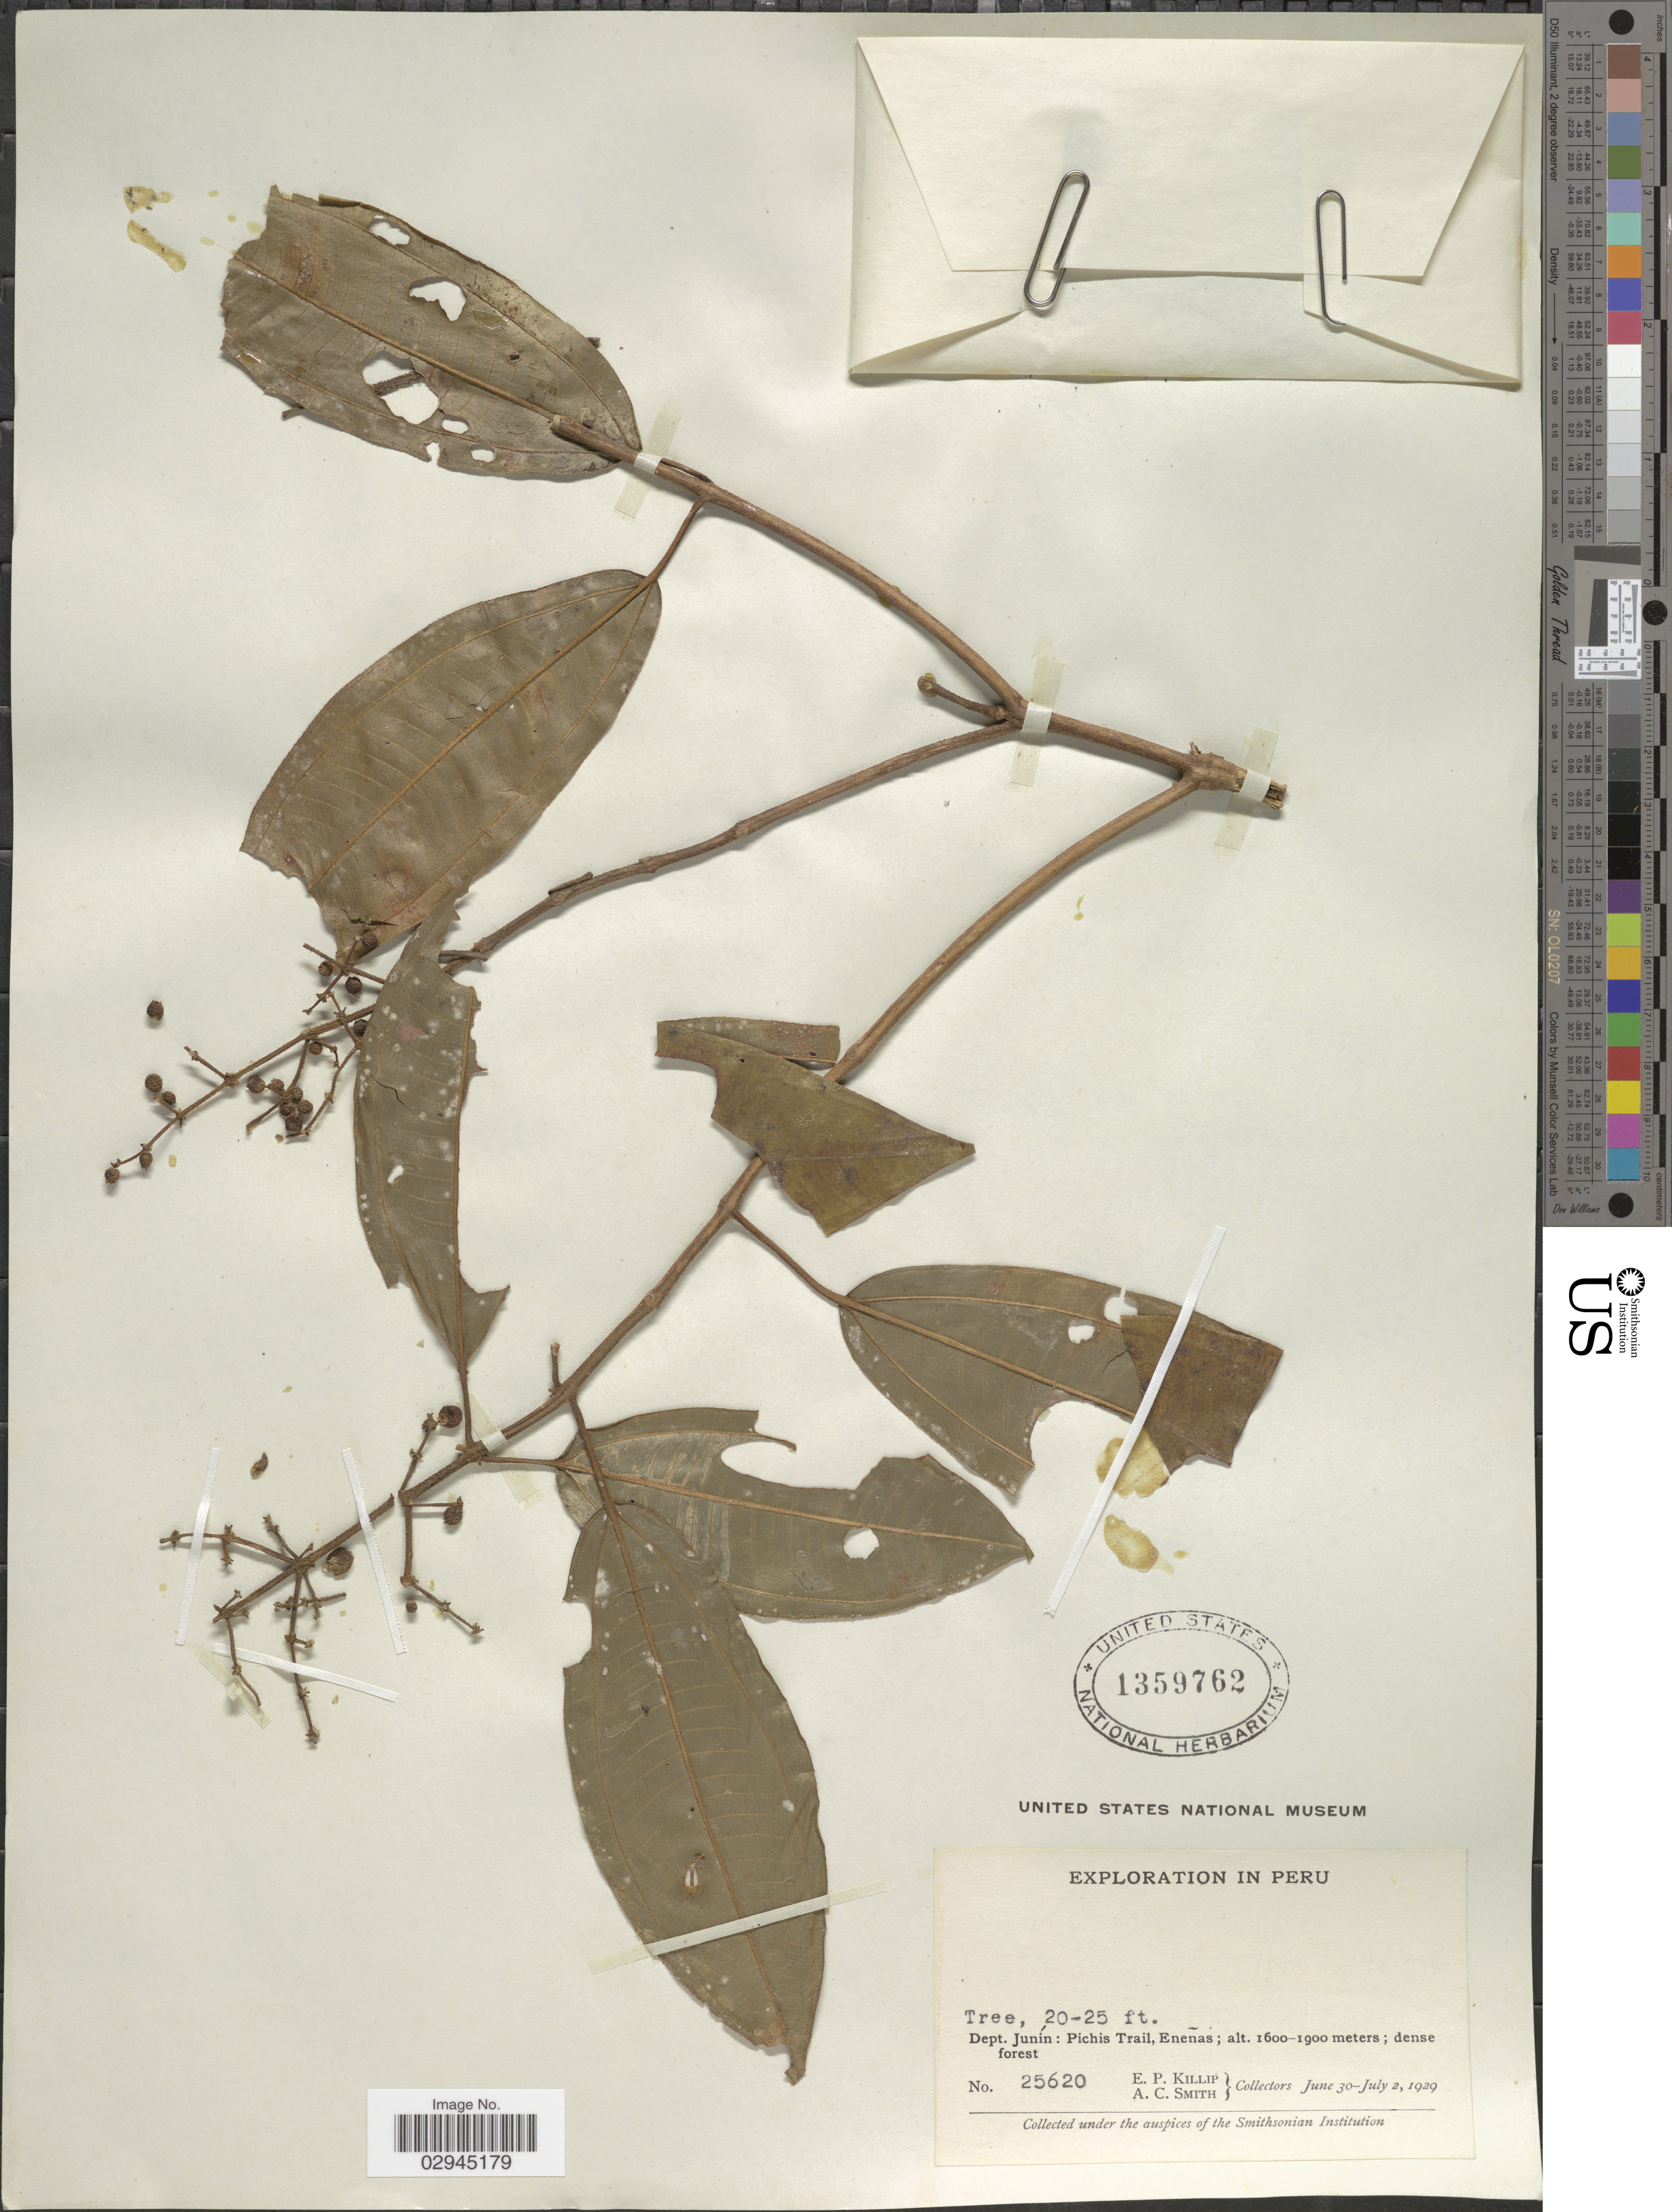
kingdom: Plantae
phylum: Tracheophyta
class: Magnoliopsida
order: Myrtales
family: Melastomataceae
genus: Miconia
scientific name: Miconia sp.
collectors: E. P. Killip & A. C. Smith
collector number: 25620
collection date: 1929-06-30/1929-07-02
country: Peru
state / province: Junín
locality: Dept.Junín: Pichis Trail, Eneñas.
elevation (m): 1600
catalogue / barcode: US 1359762